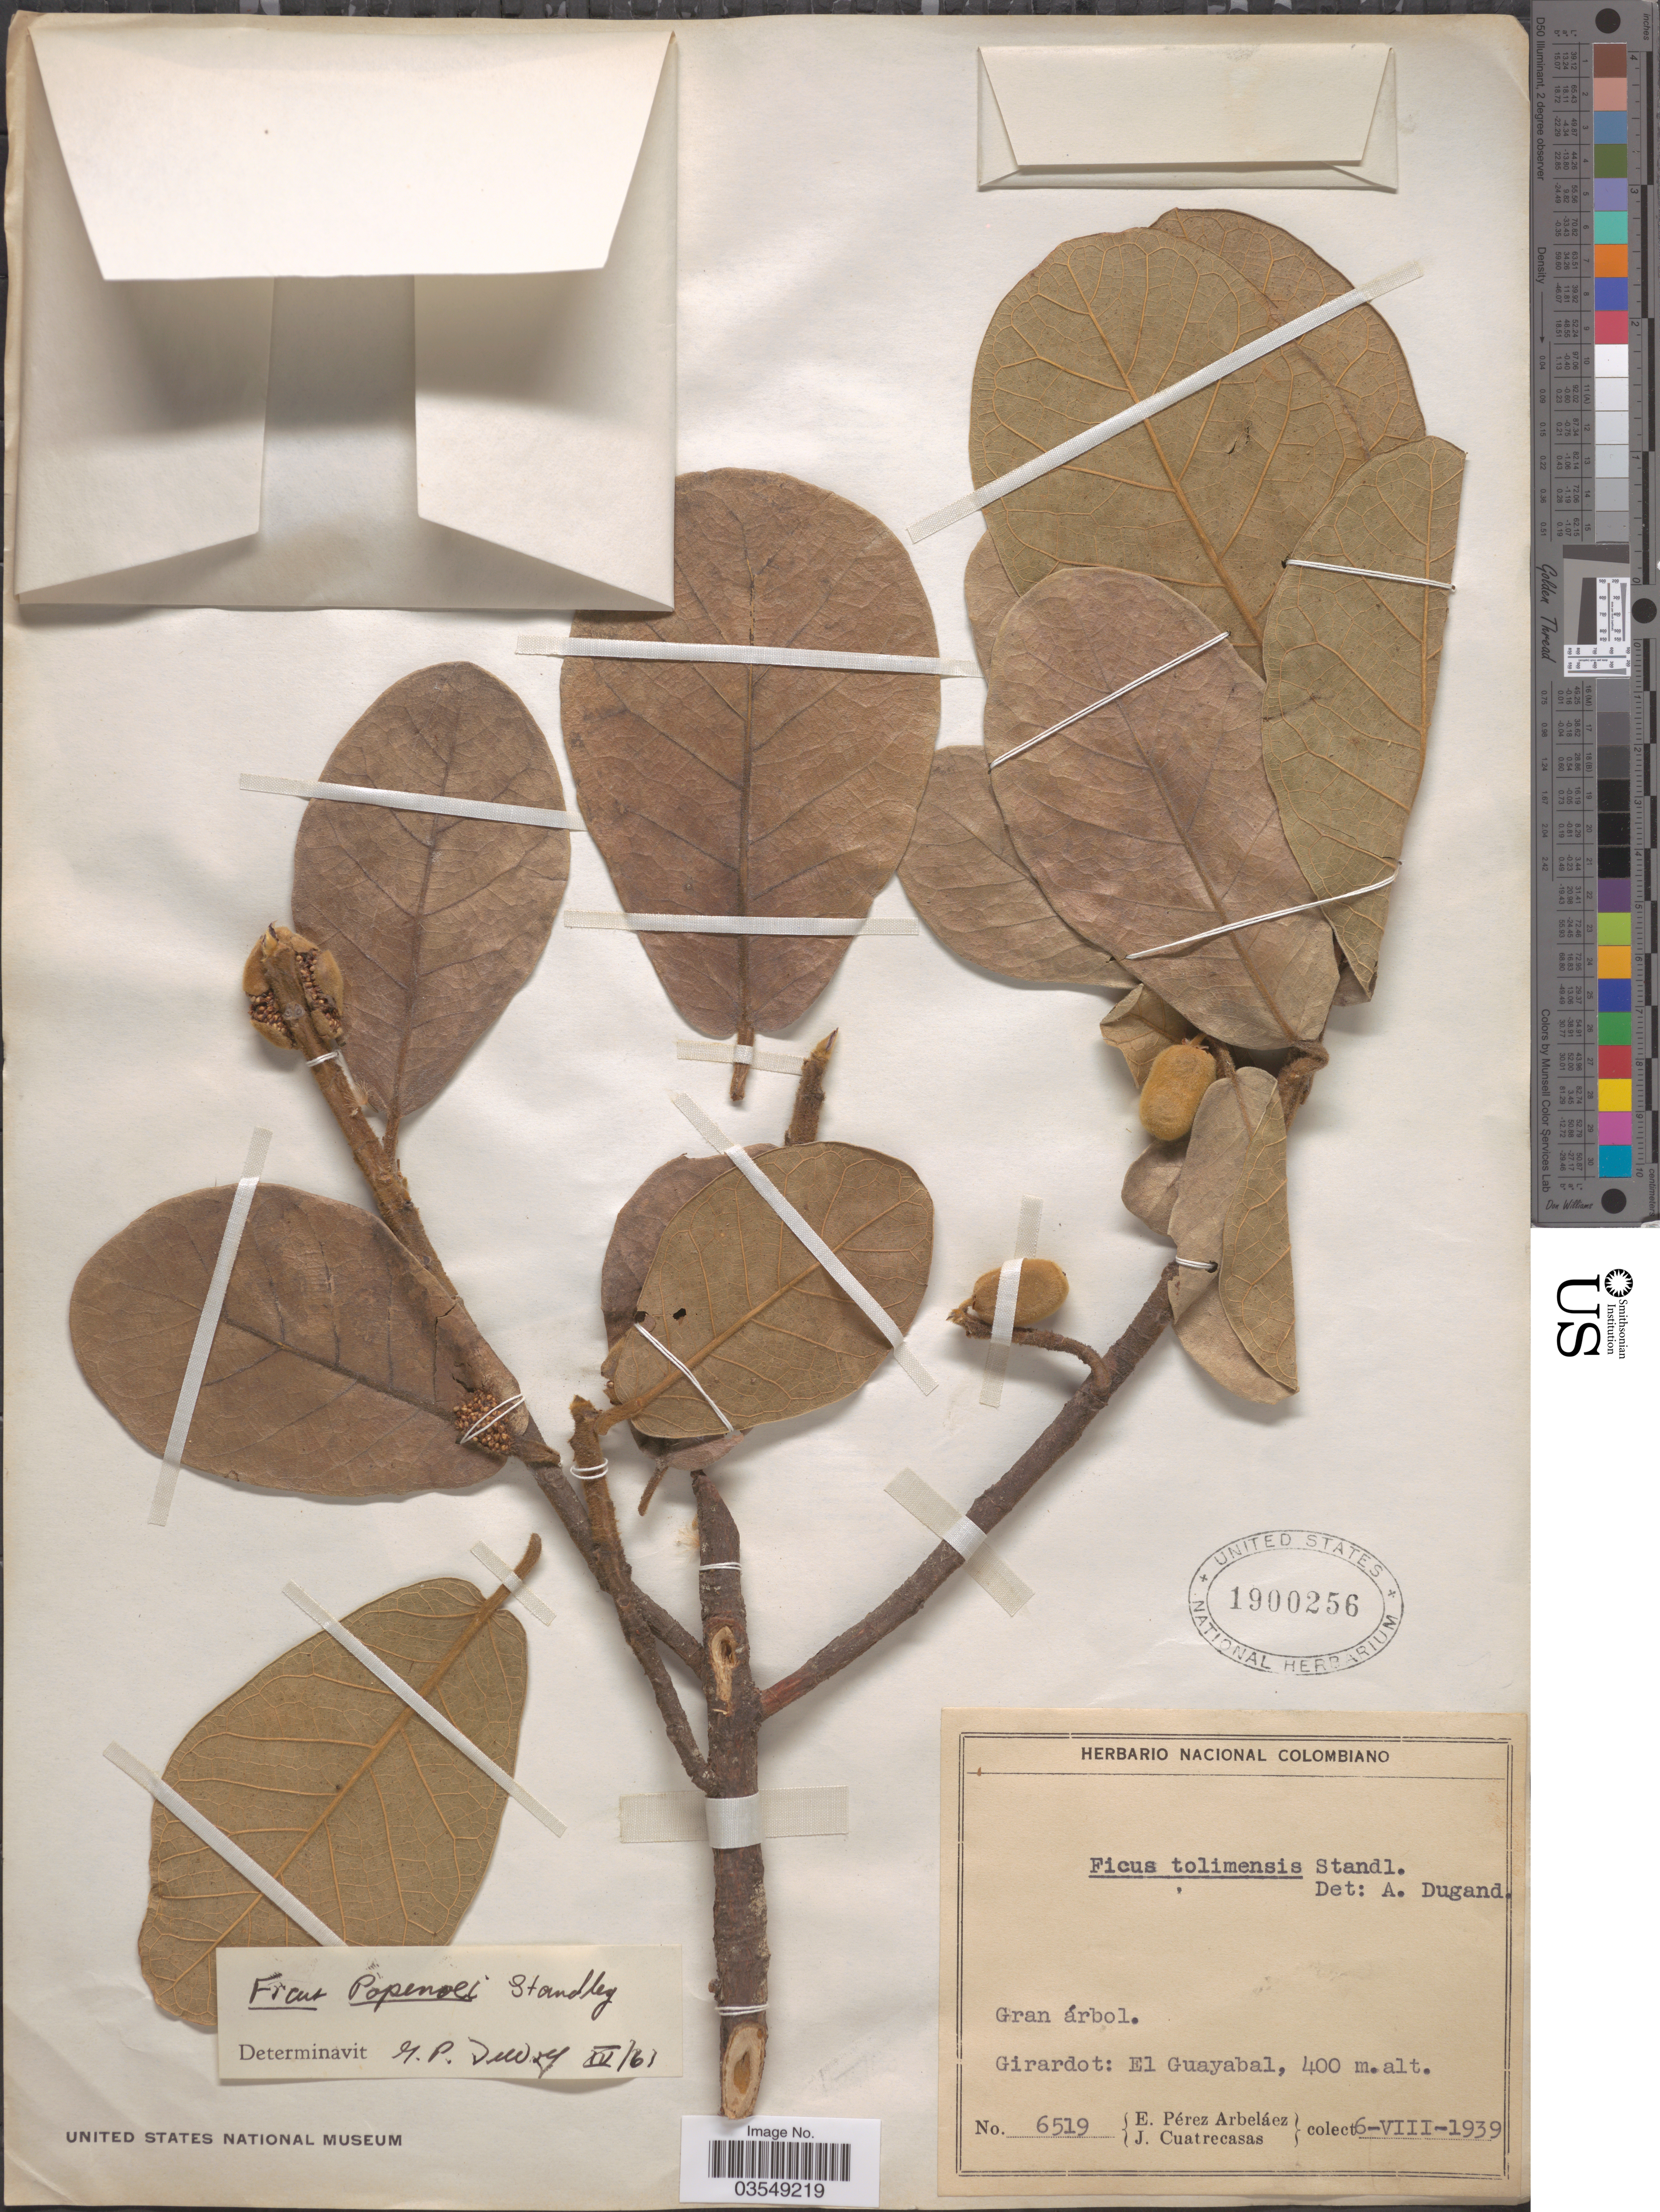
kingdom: Plantae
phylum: Tracheophyta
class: Magnoliopsida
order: Rosales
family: Moraceae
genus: Ficus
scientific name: Ficus popenoei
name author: Standl.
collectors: E. Pérez Arbeláez & J. Cuatrecasas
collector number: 6519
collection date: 1939-08-06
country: Colombia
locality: Girardot: El Guayabal.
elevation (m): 400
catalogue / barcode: US 1900256